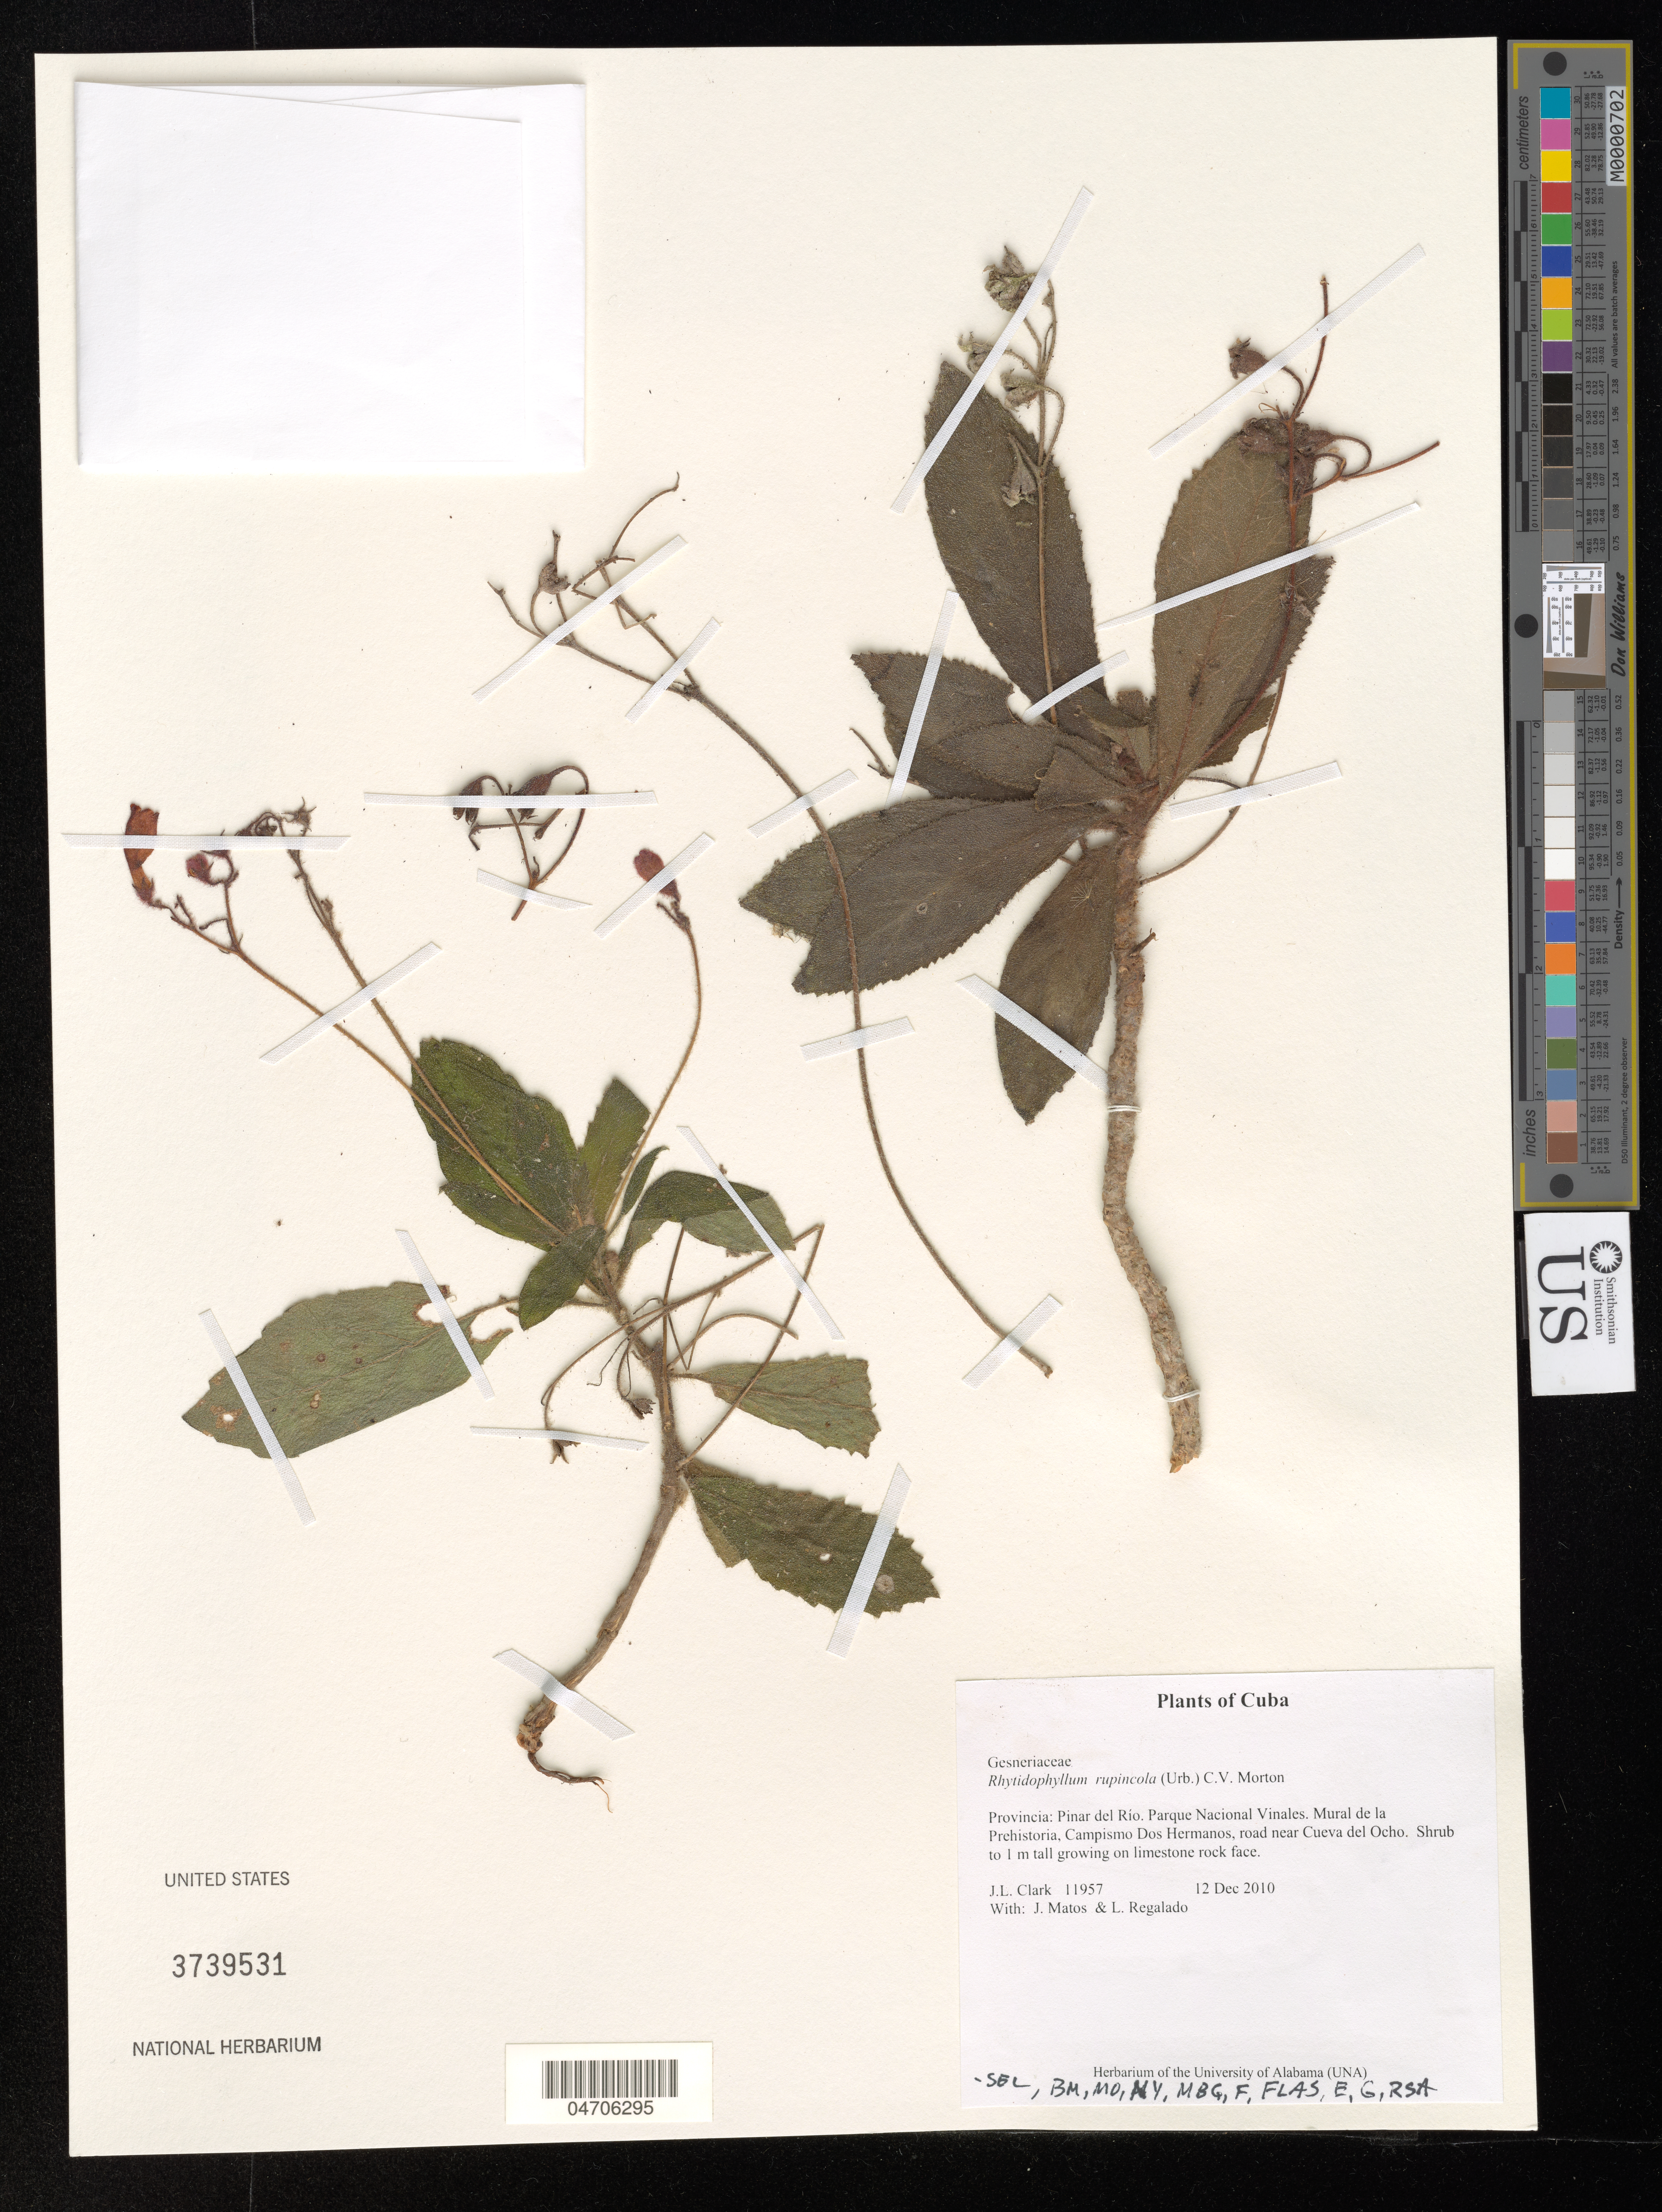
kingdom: Plantae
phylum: Tracheophyta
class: Magnoliopsida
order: Lamiales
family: Gesneriaceae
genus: Rhytidophyllum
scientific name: Rhytidophyllum rupincola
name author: (Urb.) C.V. Morton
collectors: J. L. Clark, J. Matos & L. Regalado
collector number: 11957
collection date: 2010-12-12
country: Cuba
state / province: Pinar del Río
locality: Parque Nacional Vinales. Mural de la Prehistoria, Campismo Dos Hermanos, road near Cueva del Ocho.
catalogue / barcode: US 3739531